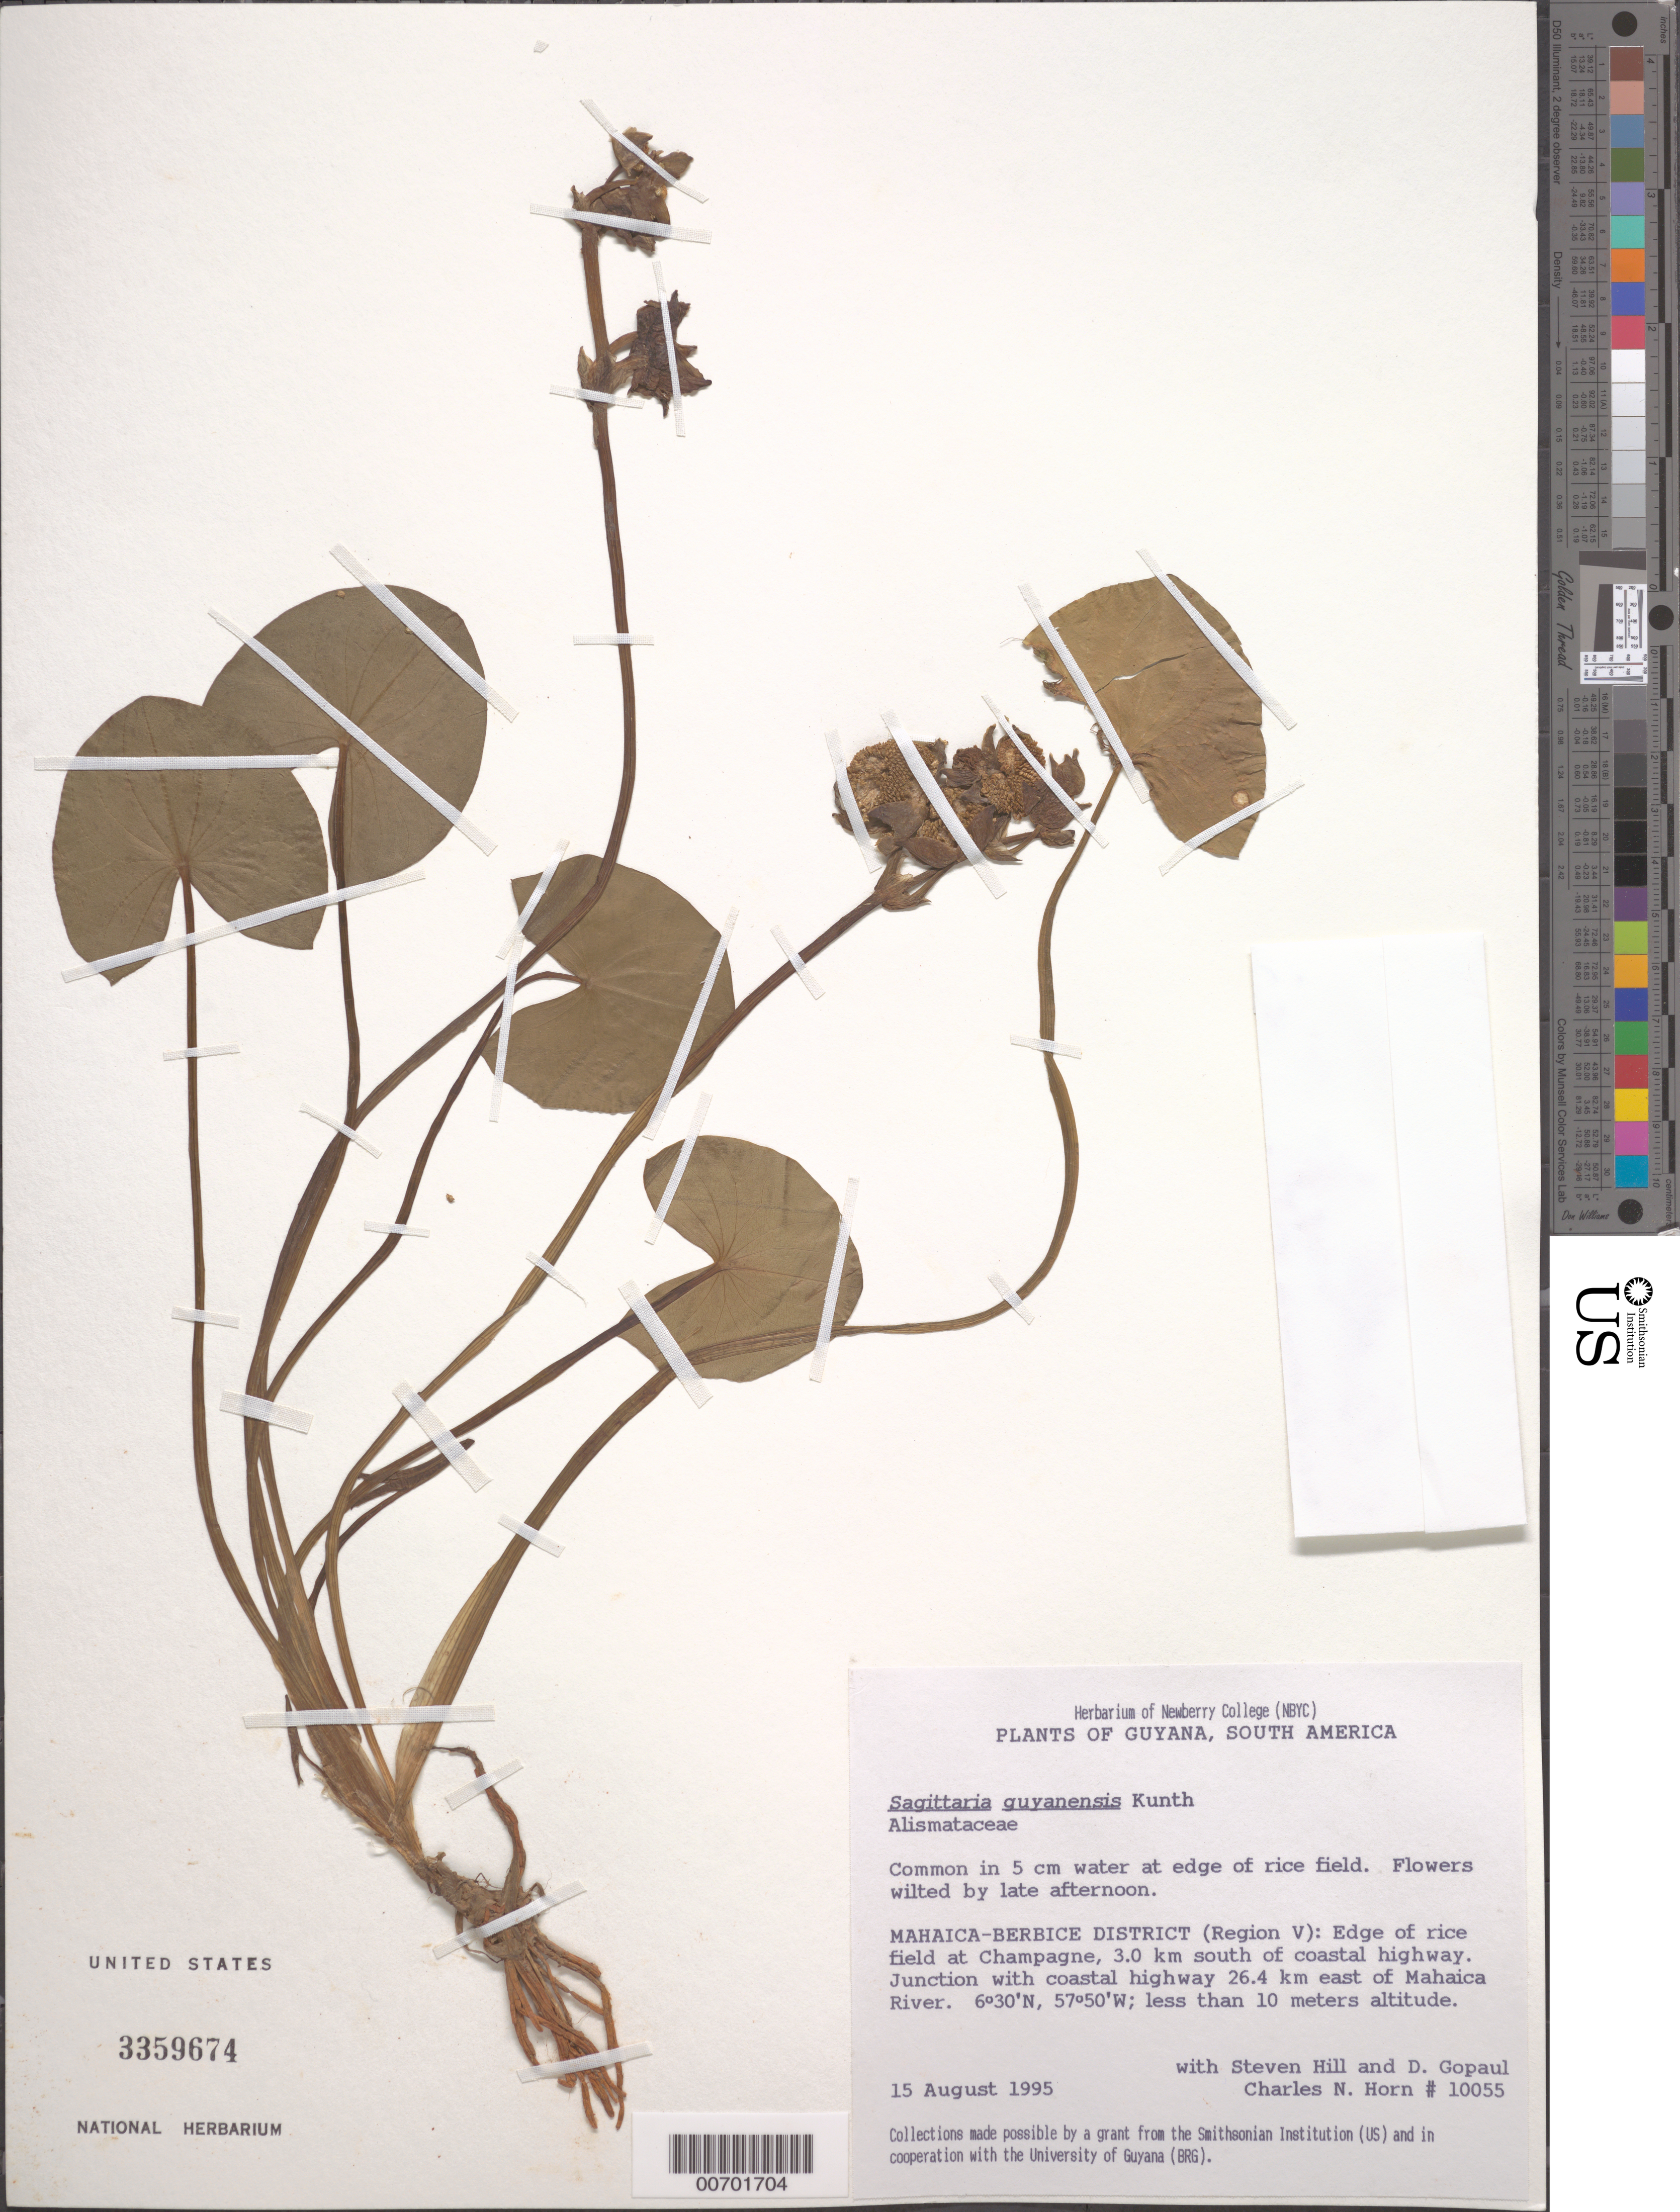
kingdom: Plantae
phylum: Tracheophyta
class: Liliopsida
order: Alismatales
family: Alismataceae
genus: Sagittaria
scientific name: Sagittaria guayanensis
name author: Kunth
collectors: C. N. Horn, S. Hill & D. Gopaul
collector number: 10055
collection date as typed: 15-Aug-95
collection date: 1995-08-15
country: Guyana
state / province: Mahaica-Berbice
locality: Champagne, 3 km S of Coastal Hwy; junc. with coastal hwy. 26.4 km E of Mahaica R.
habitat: Edge of rice field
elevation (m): -2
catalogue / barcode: US 3359674